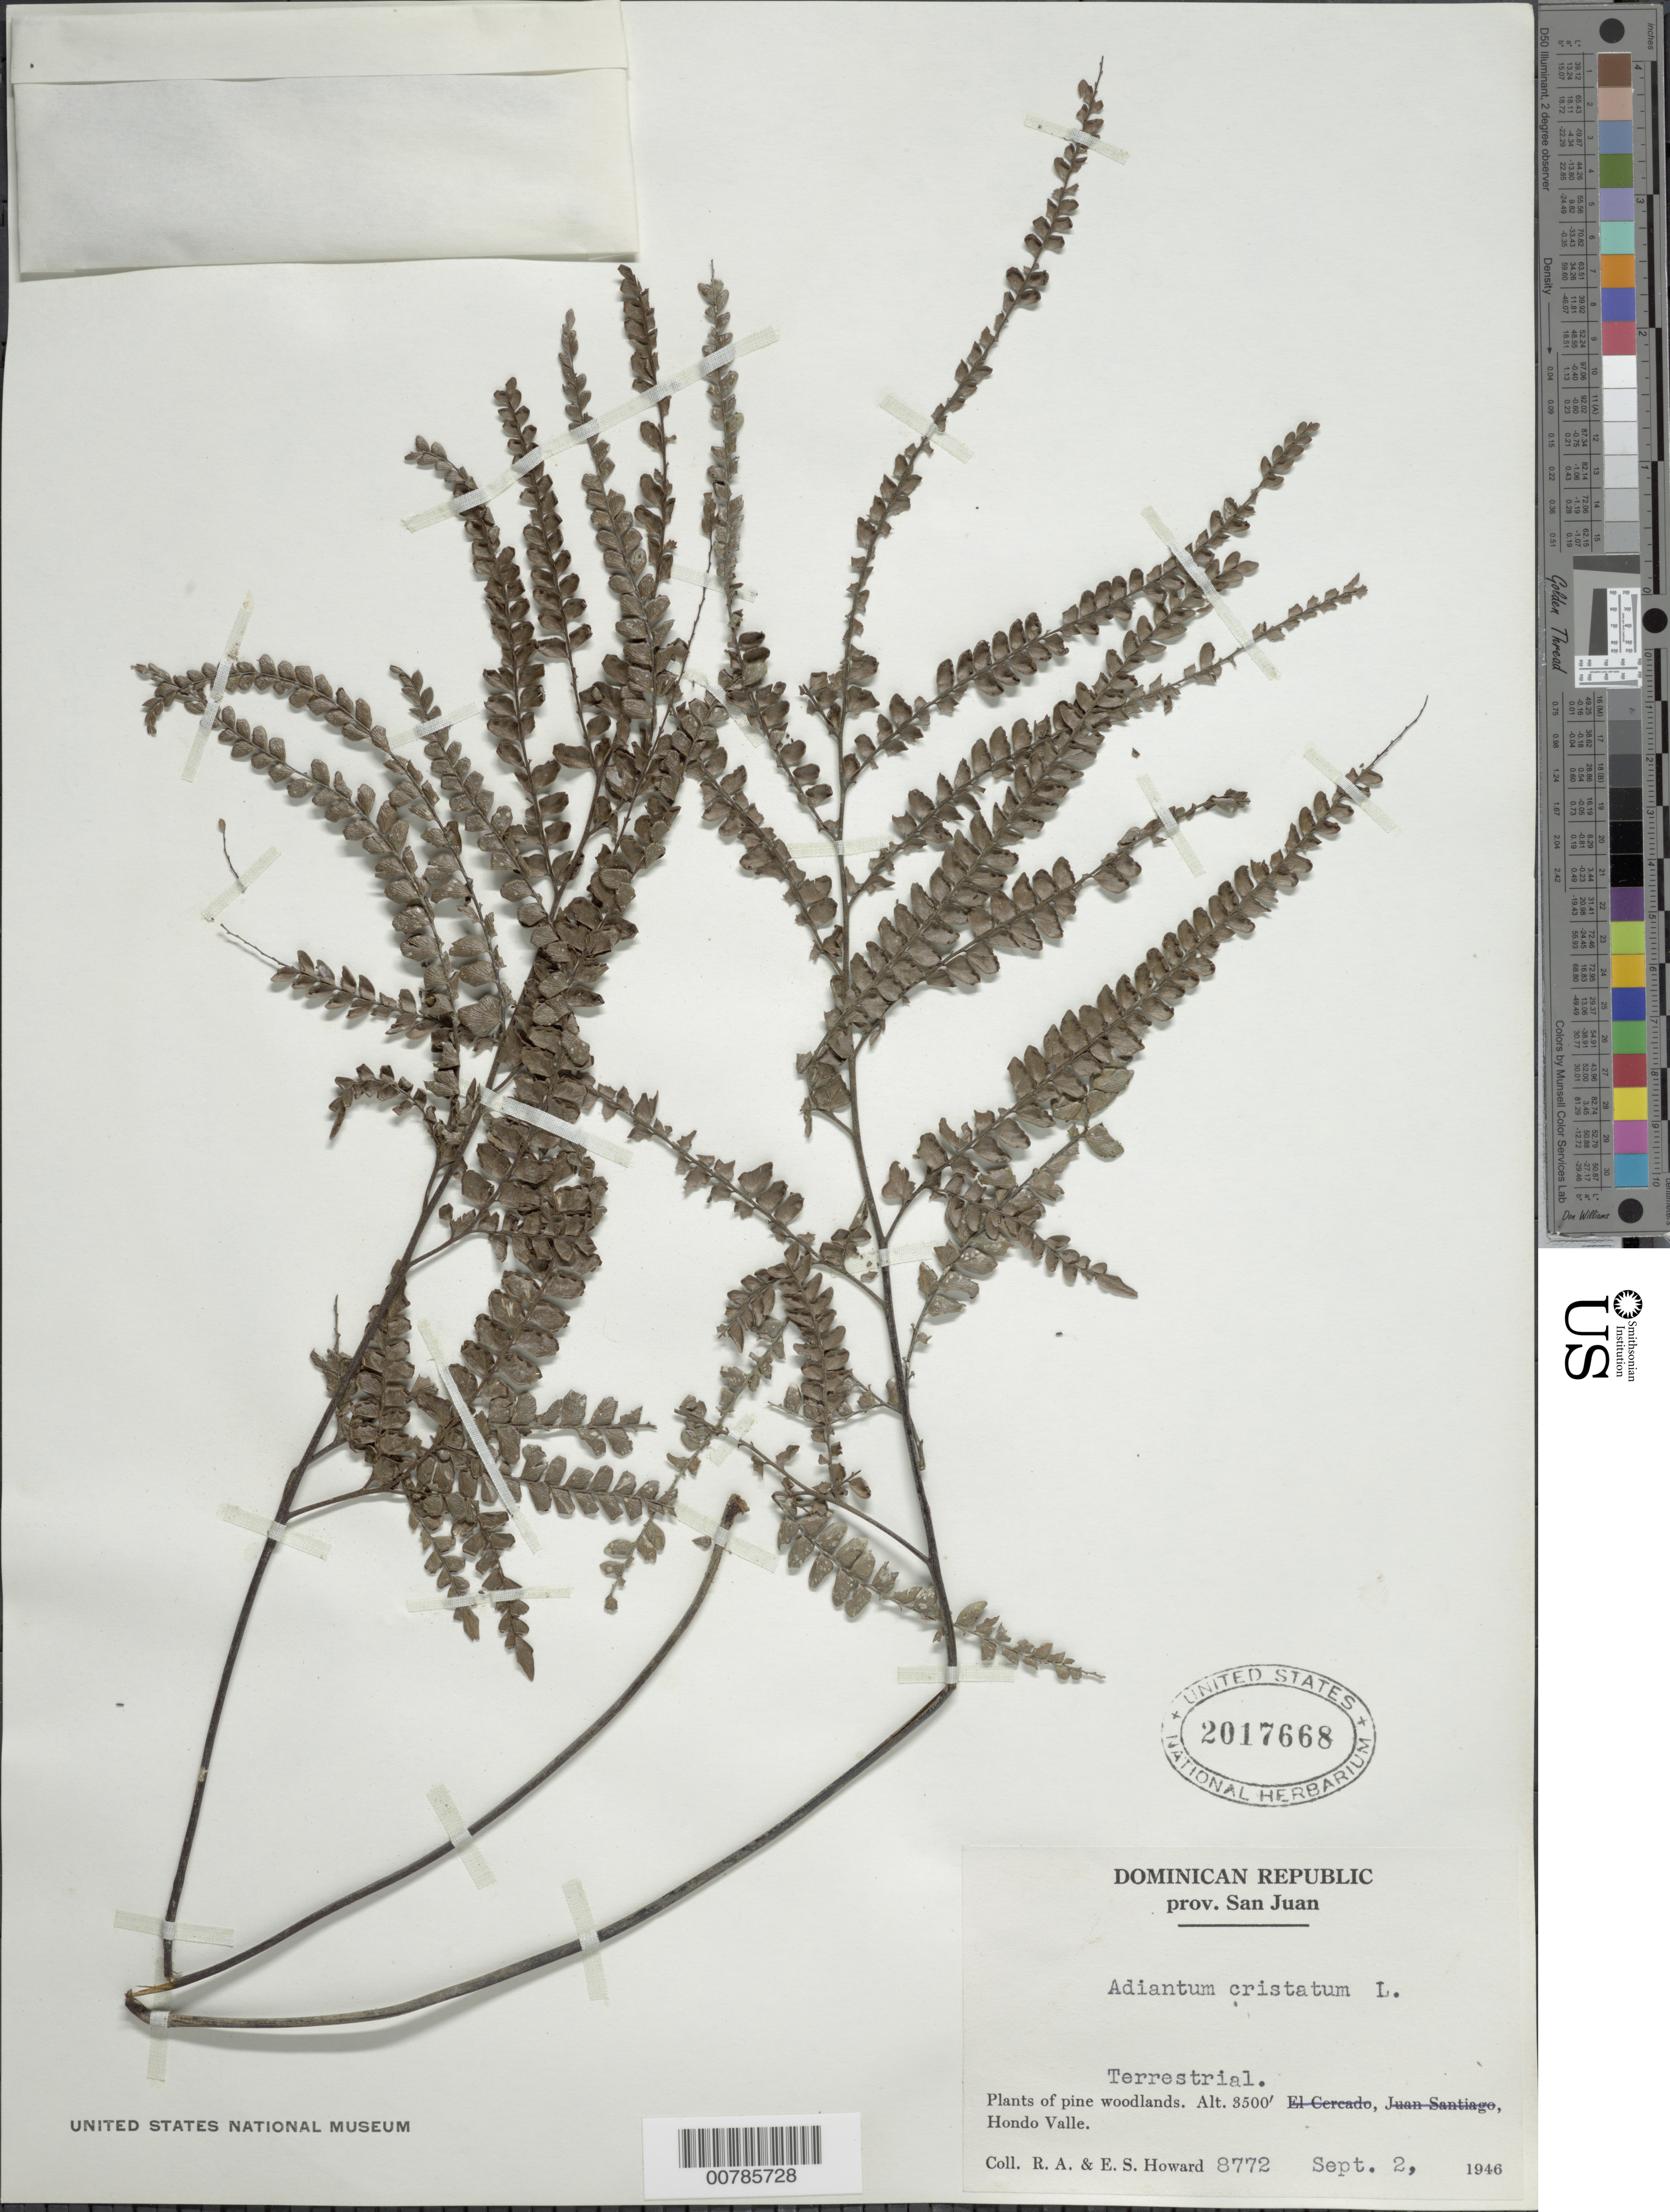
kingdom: Plantae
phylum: Tracheophyta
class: Polypodiopsida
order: Polypodiales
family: Pteridaceae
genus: Adiantum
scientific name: Adiantum pyramidale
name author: (L.) Willd.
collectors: R. A. Howard & E. S. Howard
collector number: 8772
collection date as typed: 02 Sep 1946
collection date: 1946-09-02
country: Dominican Republic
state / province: San Juan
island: Hispaniola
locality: Hondo Valle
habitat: Pine woodlands; on riverbank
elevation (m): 1067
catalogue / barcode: US 2017668